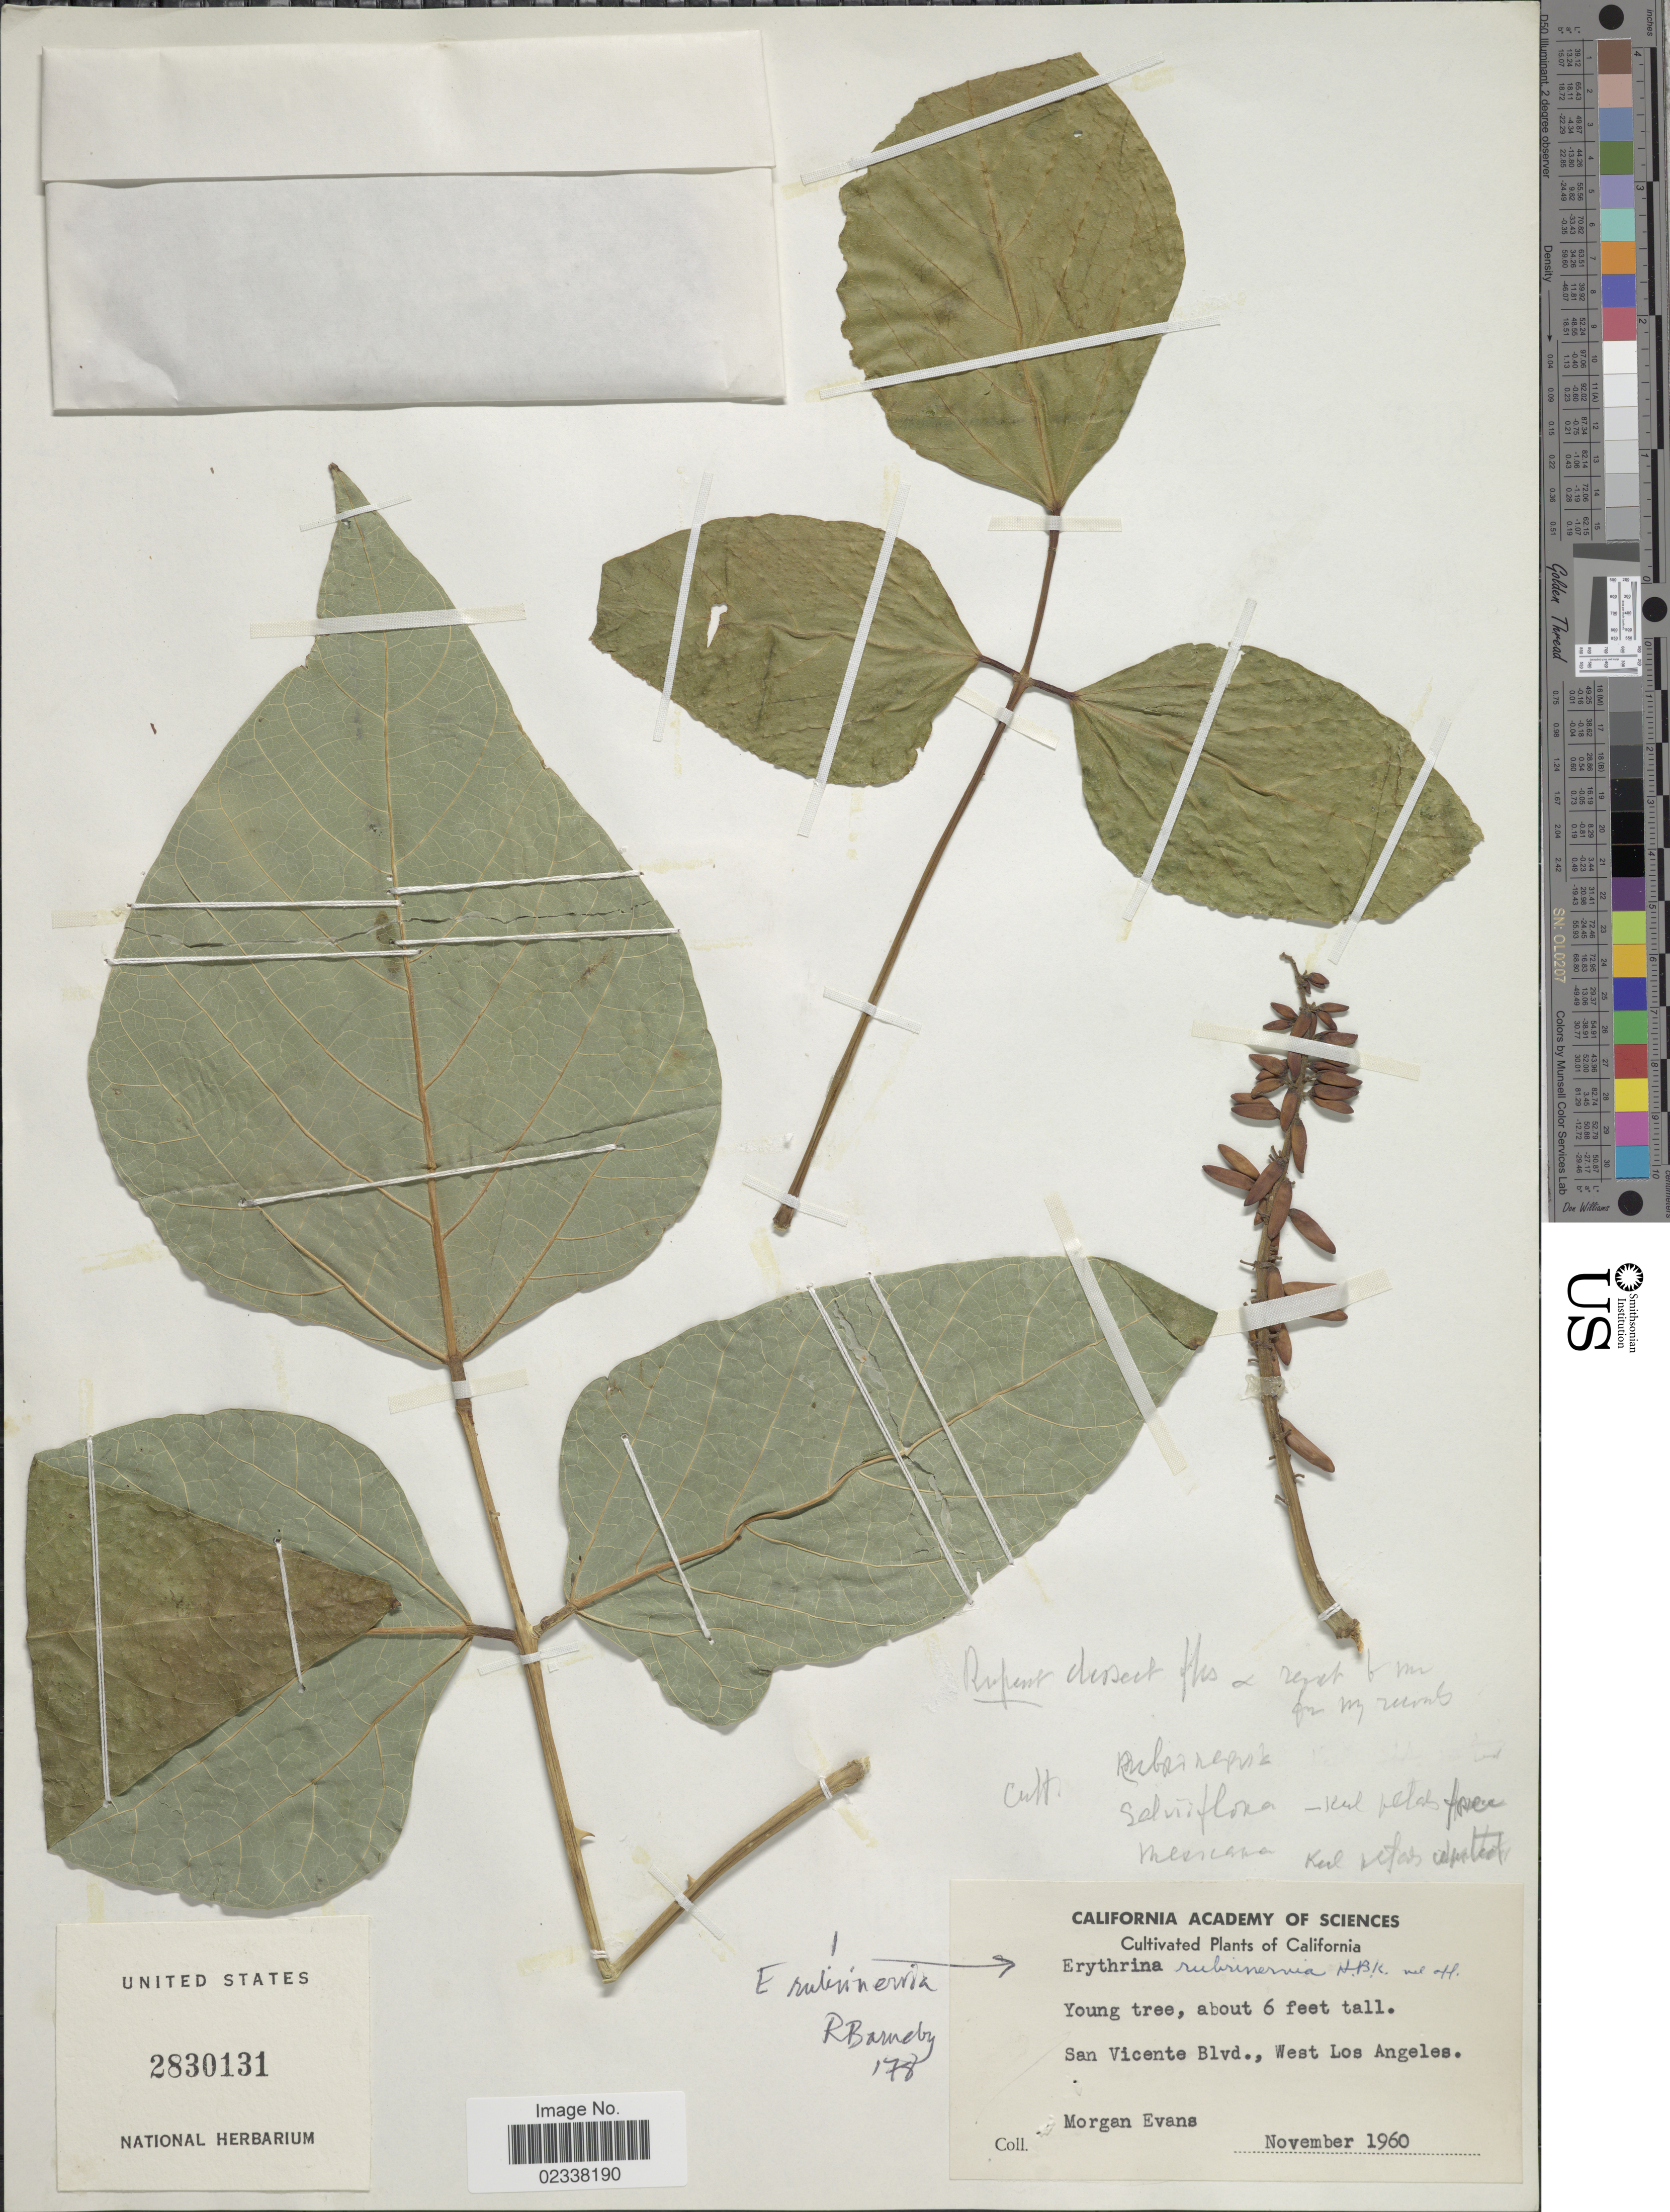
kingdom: Plantae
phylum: Tracheophyta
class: Magnoliopsida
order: Fabales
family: Fabaceae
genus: Erythrina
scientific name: Erythrina rubrinervia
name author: Kunth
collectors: M. Evans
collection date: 1960-11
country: United States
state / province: California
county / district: Los Angeles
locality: San Vicente Blvd., West Los Angeles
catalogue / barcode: US 2830131